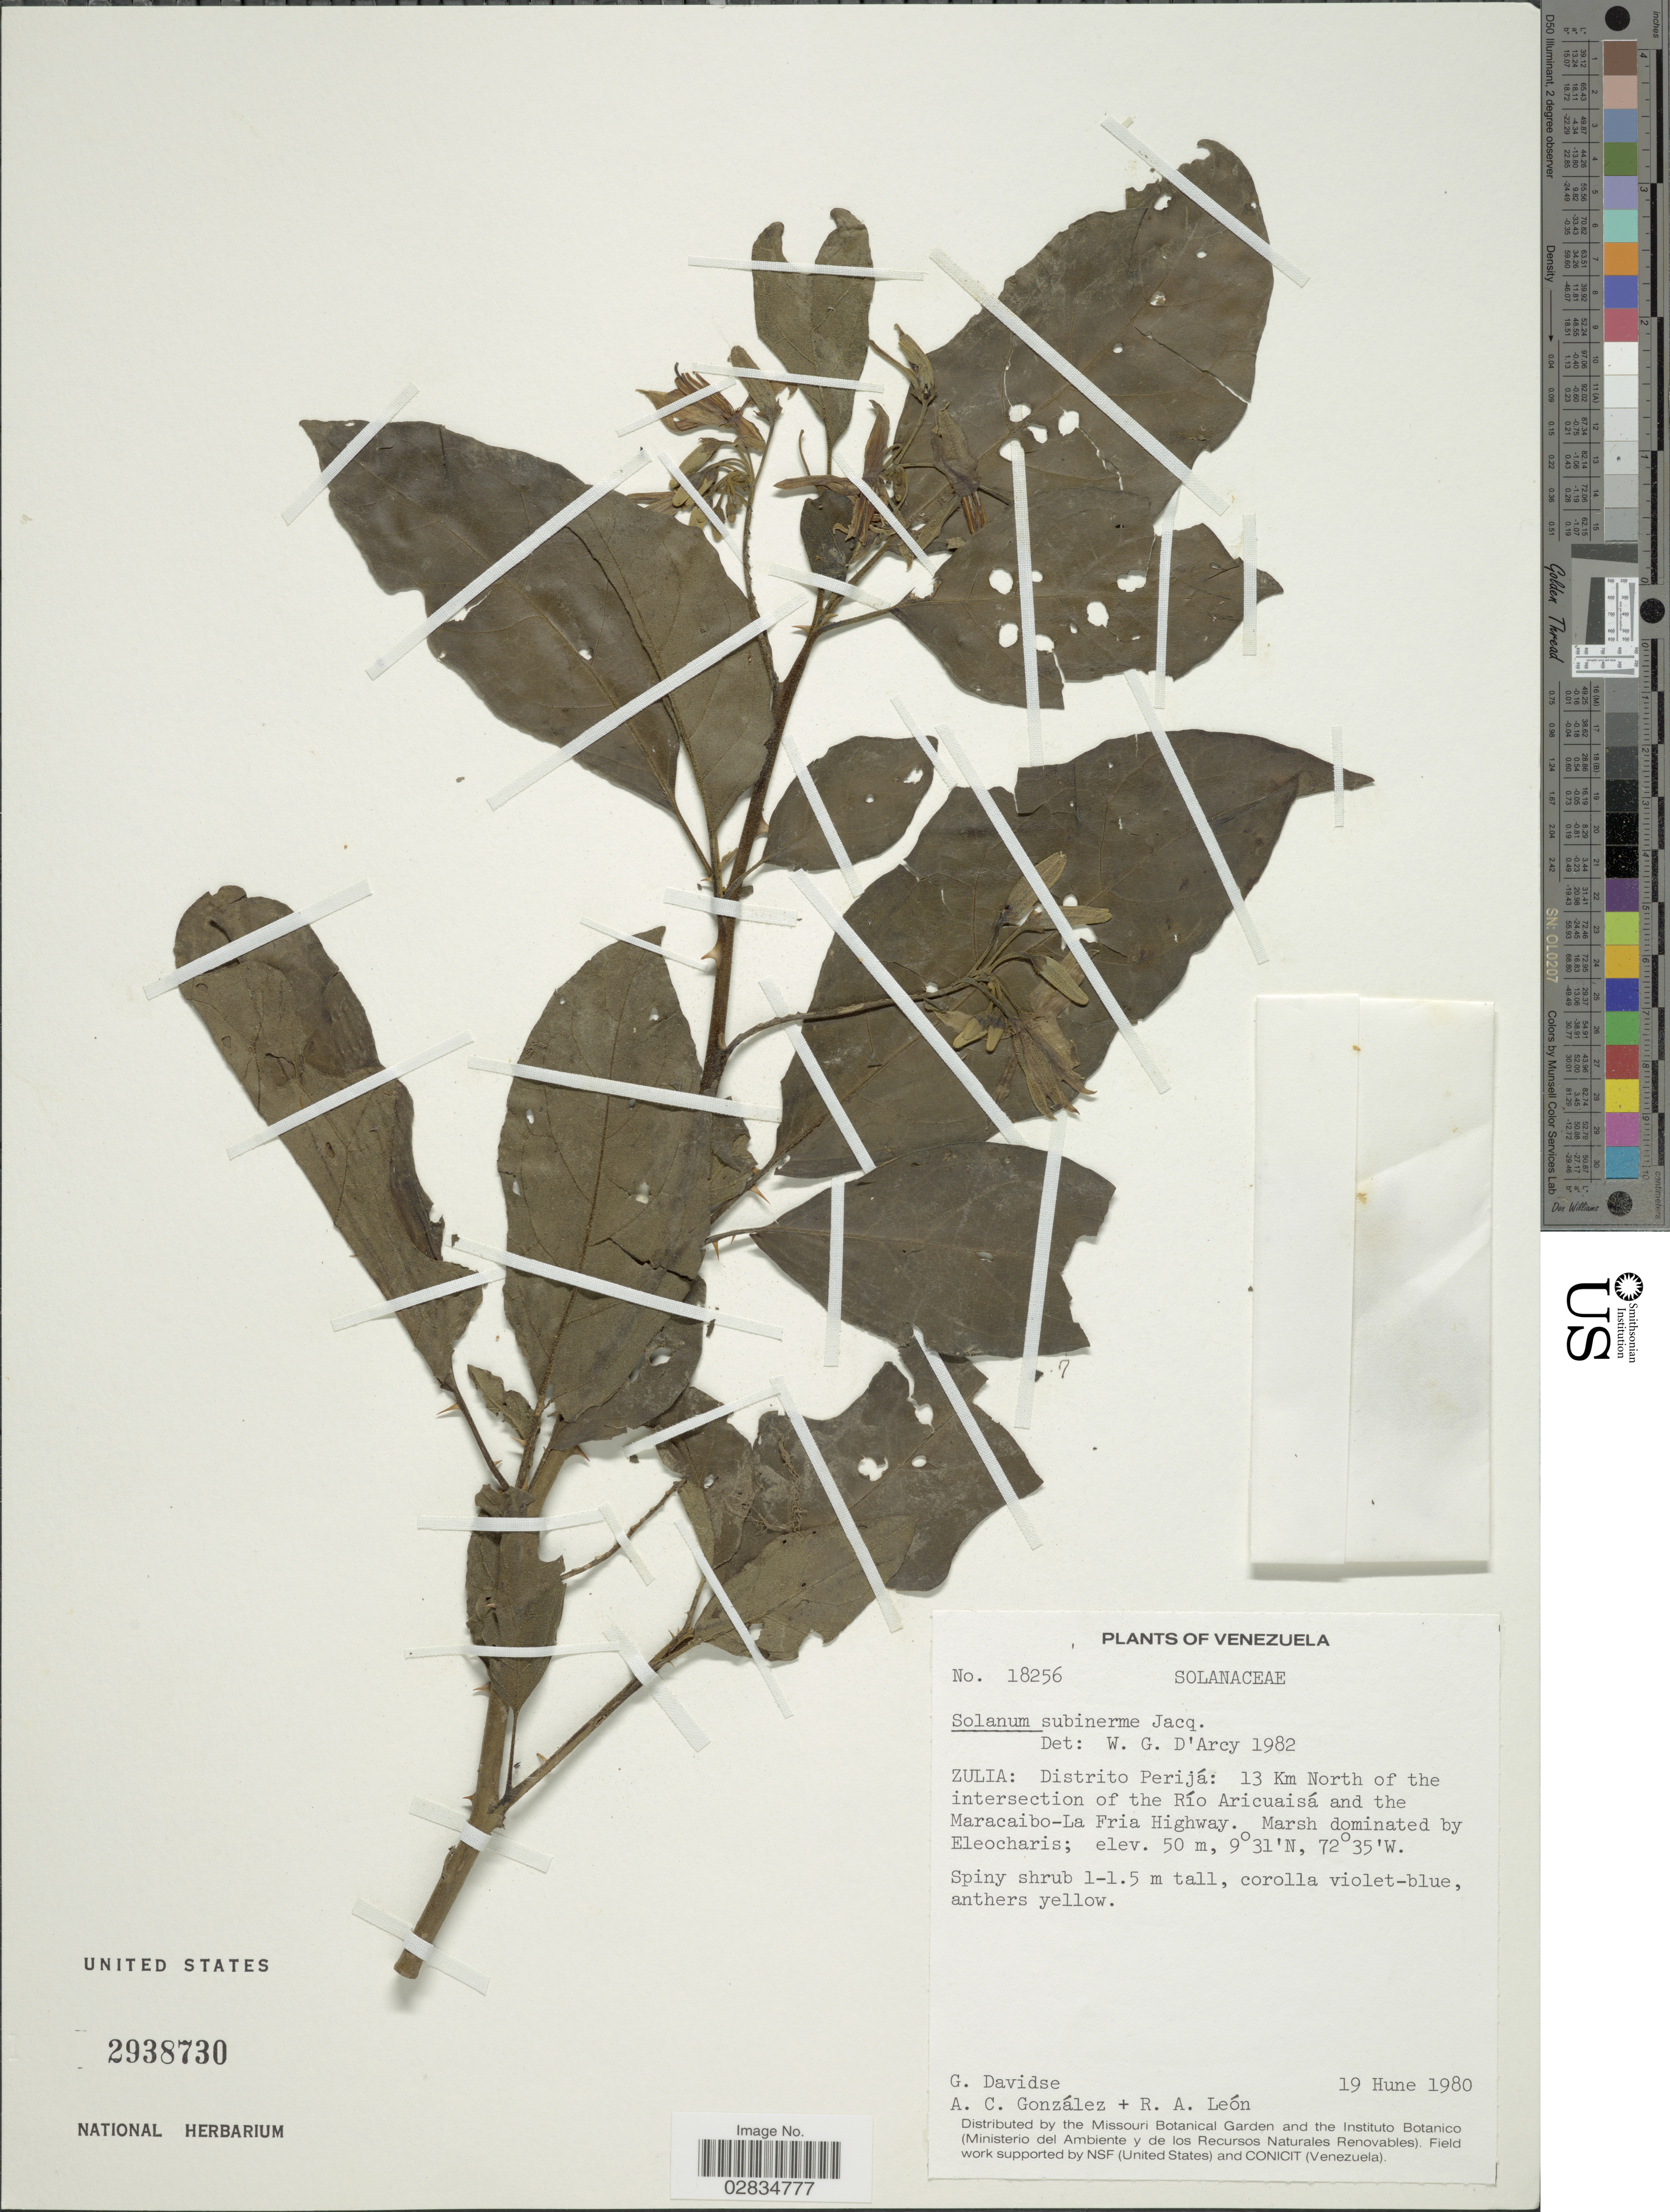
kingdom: Plantae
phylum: Tracheophyta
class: Magnoliopsida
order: Solanales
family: Solanaceae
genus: Solanum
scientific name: Solanum subinerme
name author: Jacq.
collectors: G. Davidse, A. C. González & R. A. León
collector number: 18256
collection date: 1980-06-19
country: Venezuela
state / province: Zulia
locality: Distrito Perijá: 13 km North of the intersection of the Río Aricuaisá and the Maracaibo-La Fria Highway.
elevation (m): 50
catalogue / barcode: US 2938730